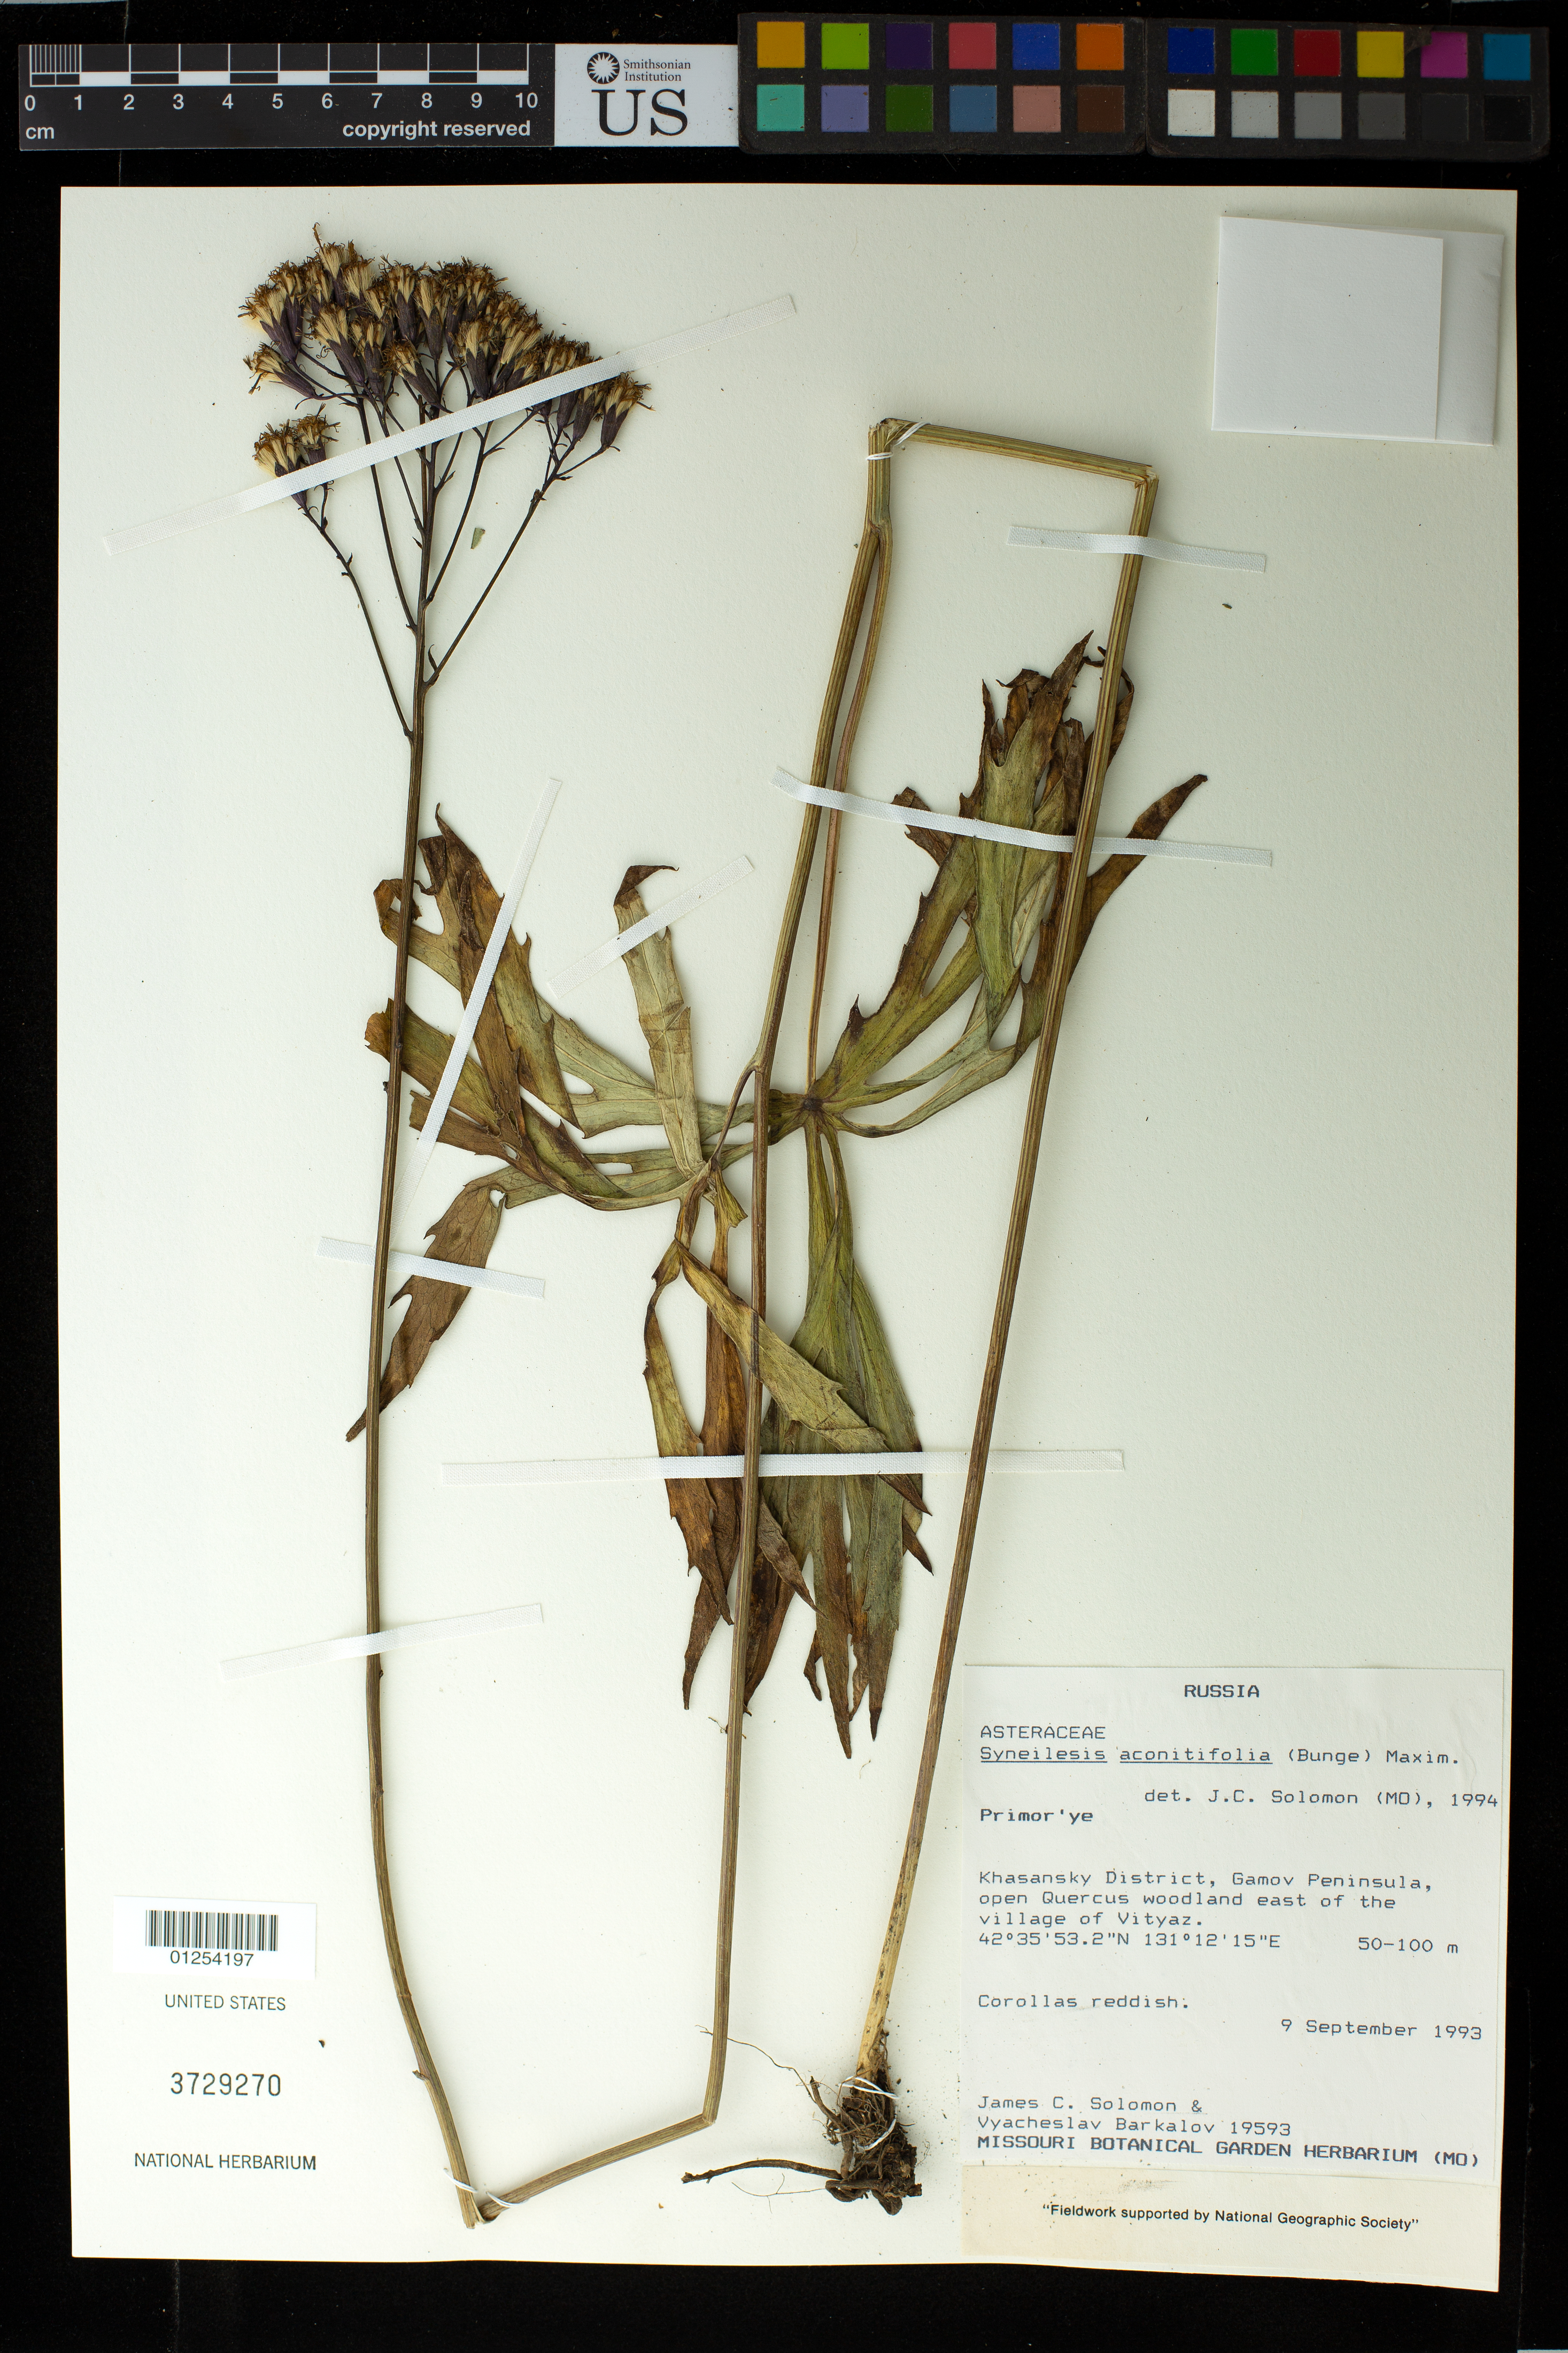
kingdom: Plantae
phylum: Tracheophyta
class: Magnoliopsida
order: Asterales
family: Asteraceae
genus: Syneilesis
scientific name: Syneilesis aconitifolia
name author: (Bunge) Maximowicz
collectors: J. C. Solomon & V. Barkalov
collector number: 19593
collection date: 1993-09-09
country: Russian Federation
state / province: Primorsky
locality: Khasansky District, Gamov Peninsula, open Quercus woodland east of the village of Vityaz.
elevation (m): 50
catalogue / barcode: US 3729270